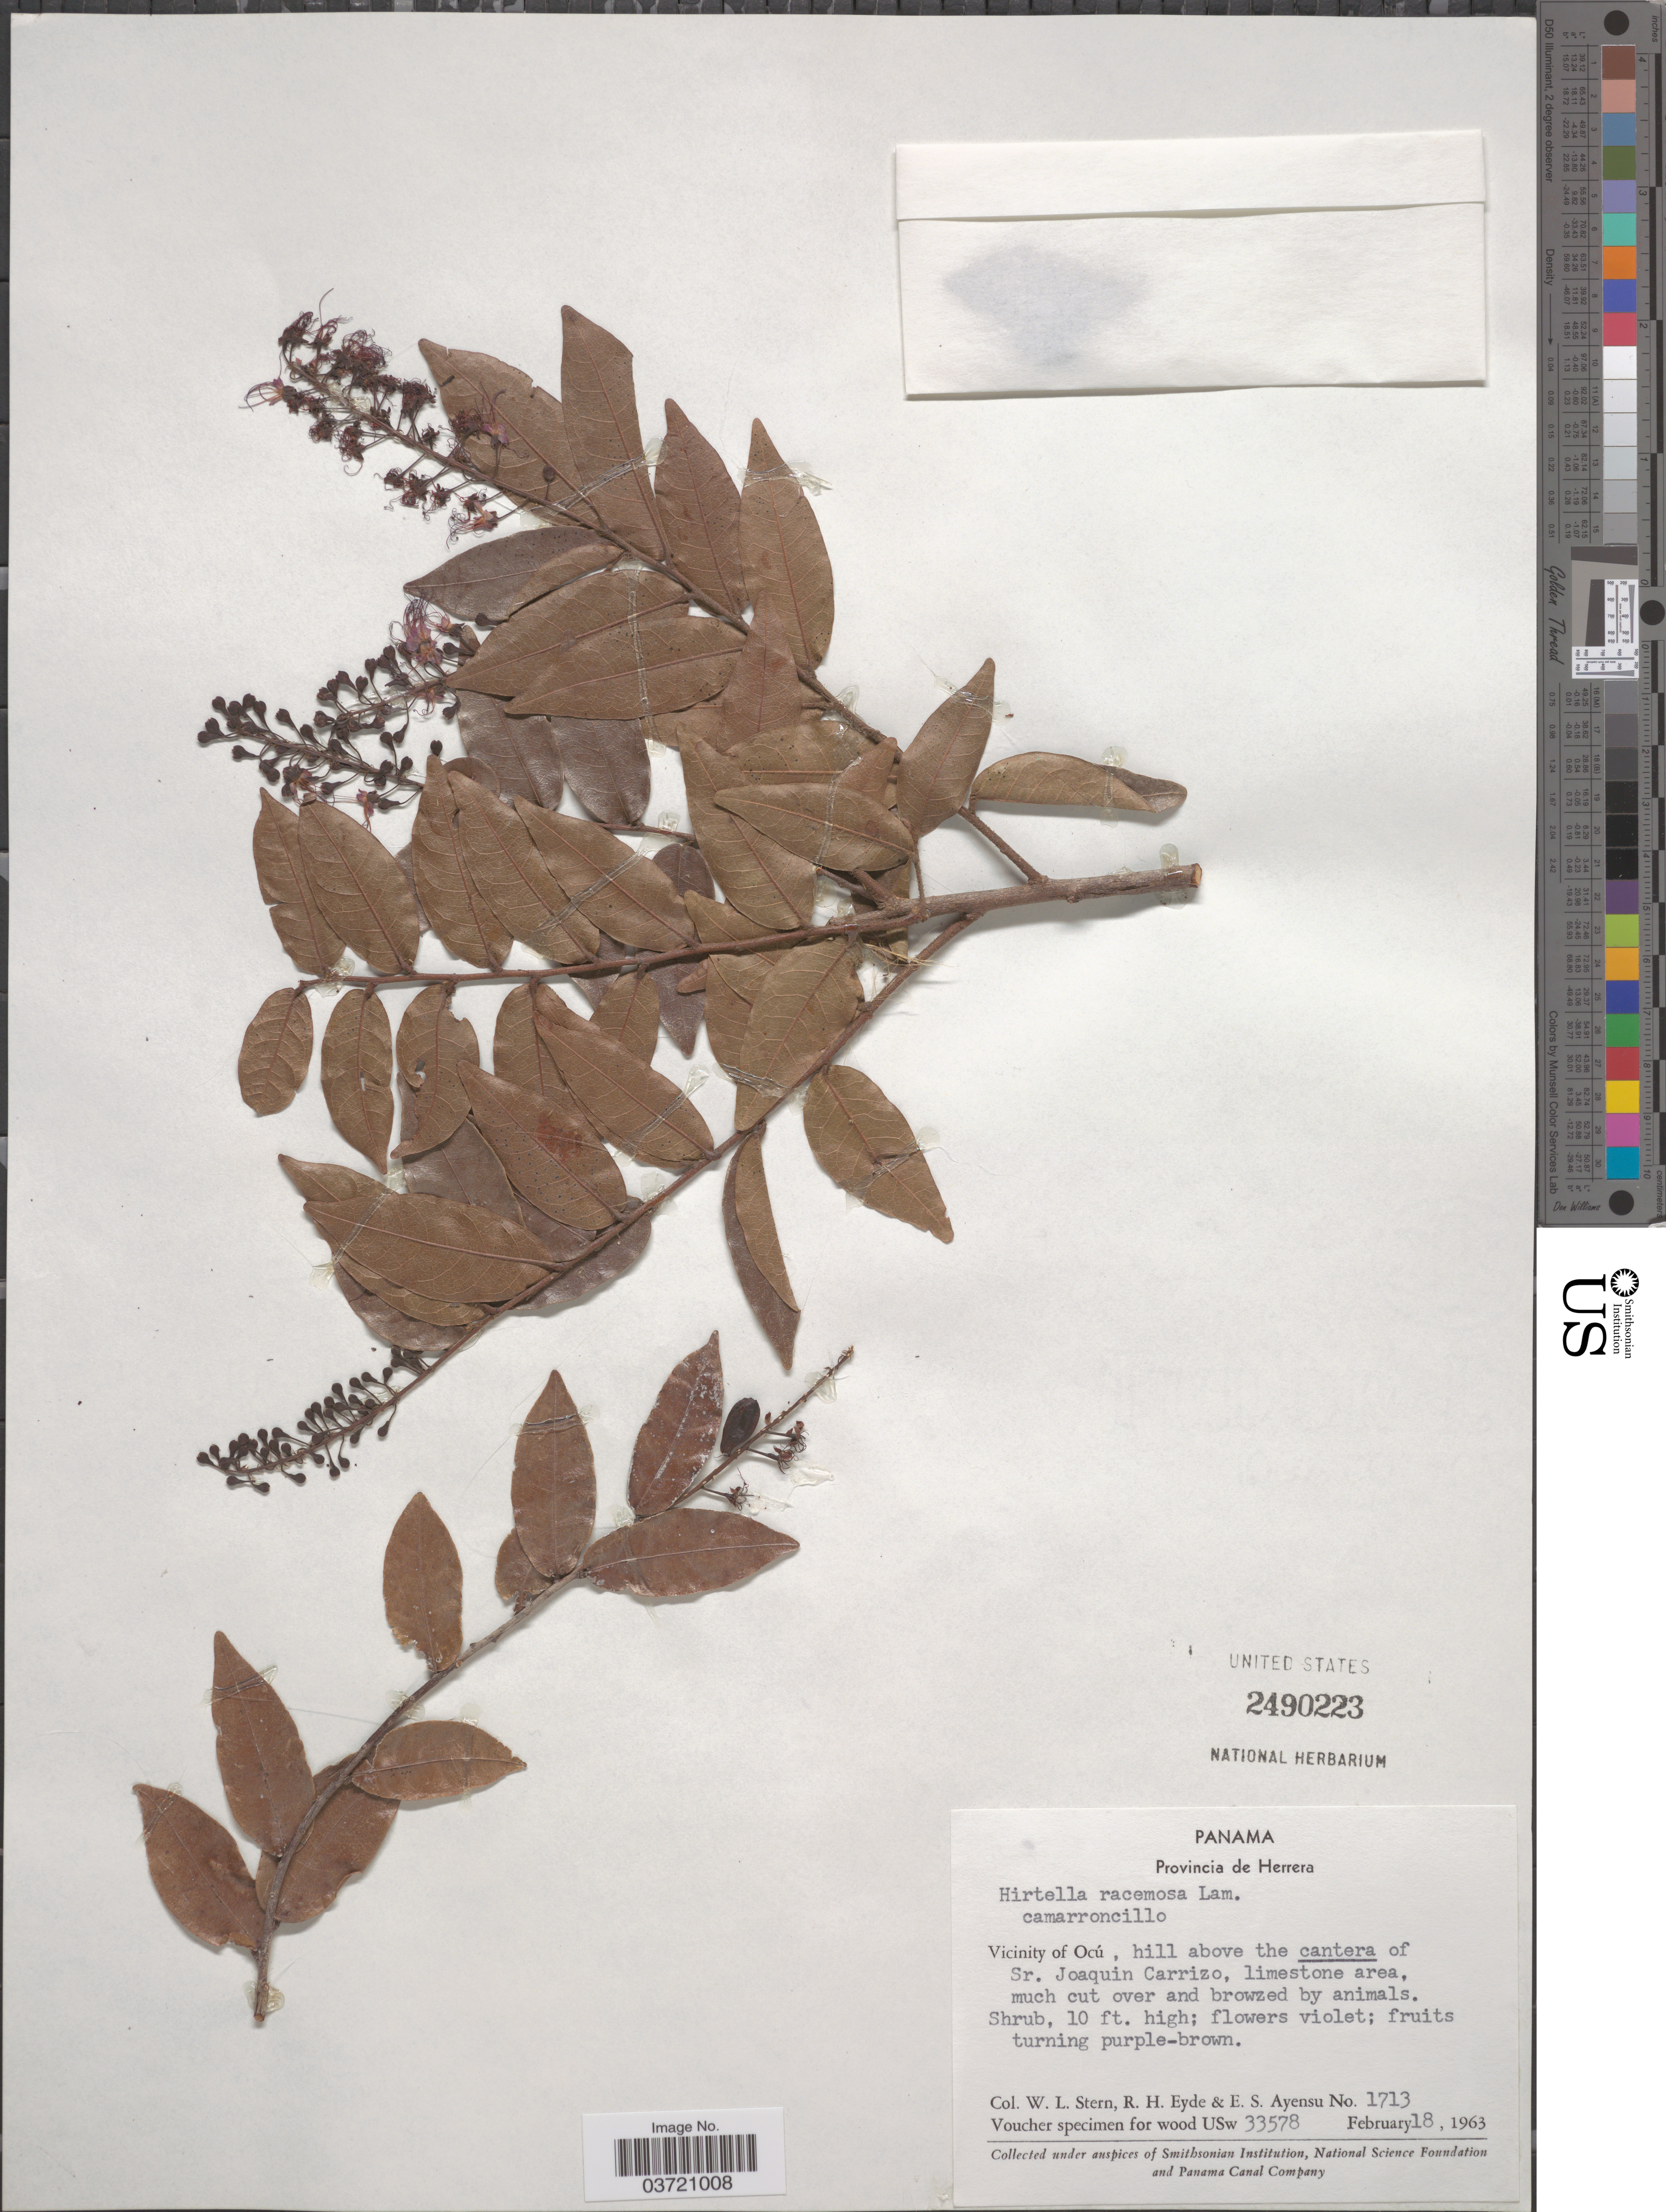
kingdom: Plantae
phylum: Tracheophyta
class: Magnoliopsida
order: Malpighiales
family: Chrysobalanaceae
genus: Hirtella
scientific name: Hirtella racemosa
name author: Lam.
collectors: W. L. Stern, R. H. Eyde & E. S. Ayensu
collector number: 1713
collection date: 1963-02-18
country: Panama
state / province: Herrera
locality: Vicinity of Ocú, hill above the cantera of Sr. Joaquin Carrizo, limestone area.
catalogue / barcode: US 2490223